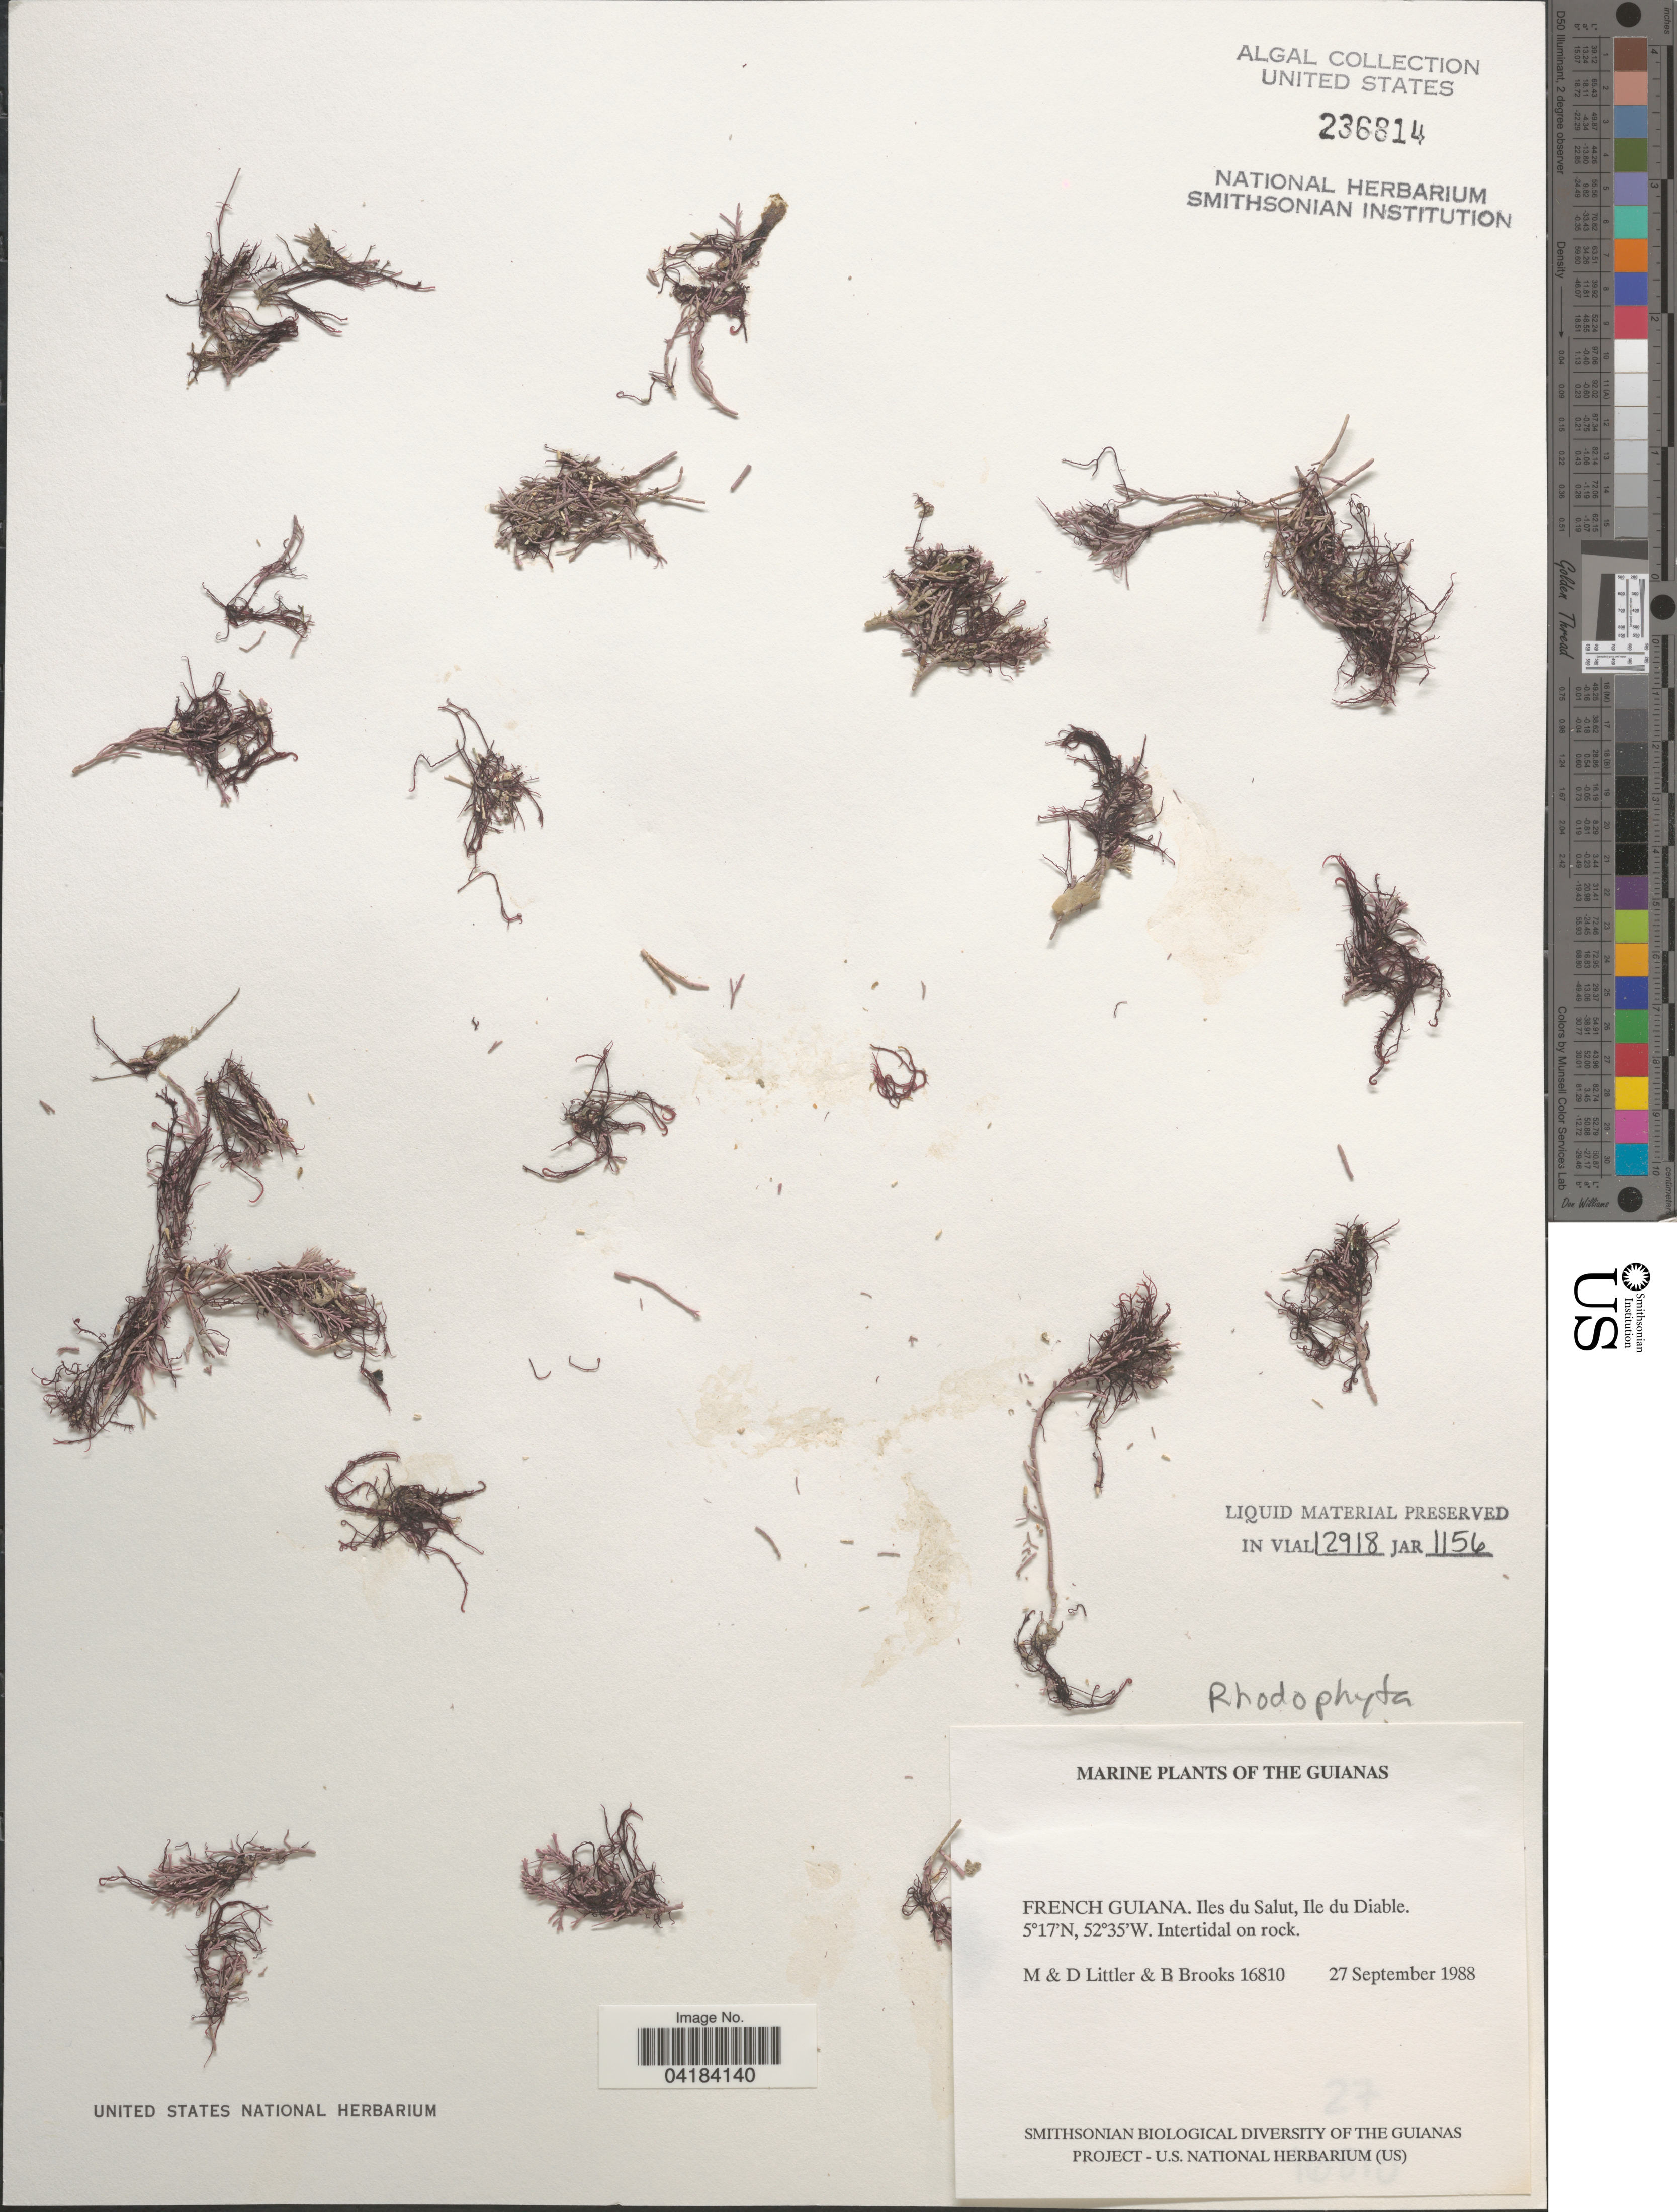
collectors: M. Littler, D. S. Littler & B. Brooks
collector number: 16810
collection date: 1988-09-27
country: French Guiana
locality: The Guianas. Iles du Salut, Ile du Diable.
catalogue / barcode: US 236814